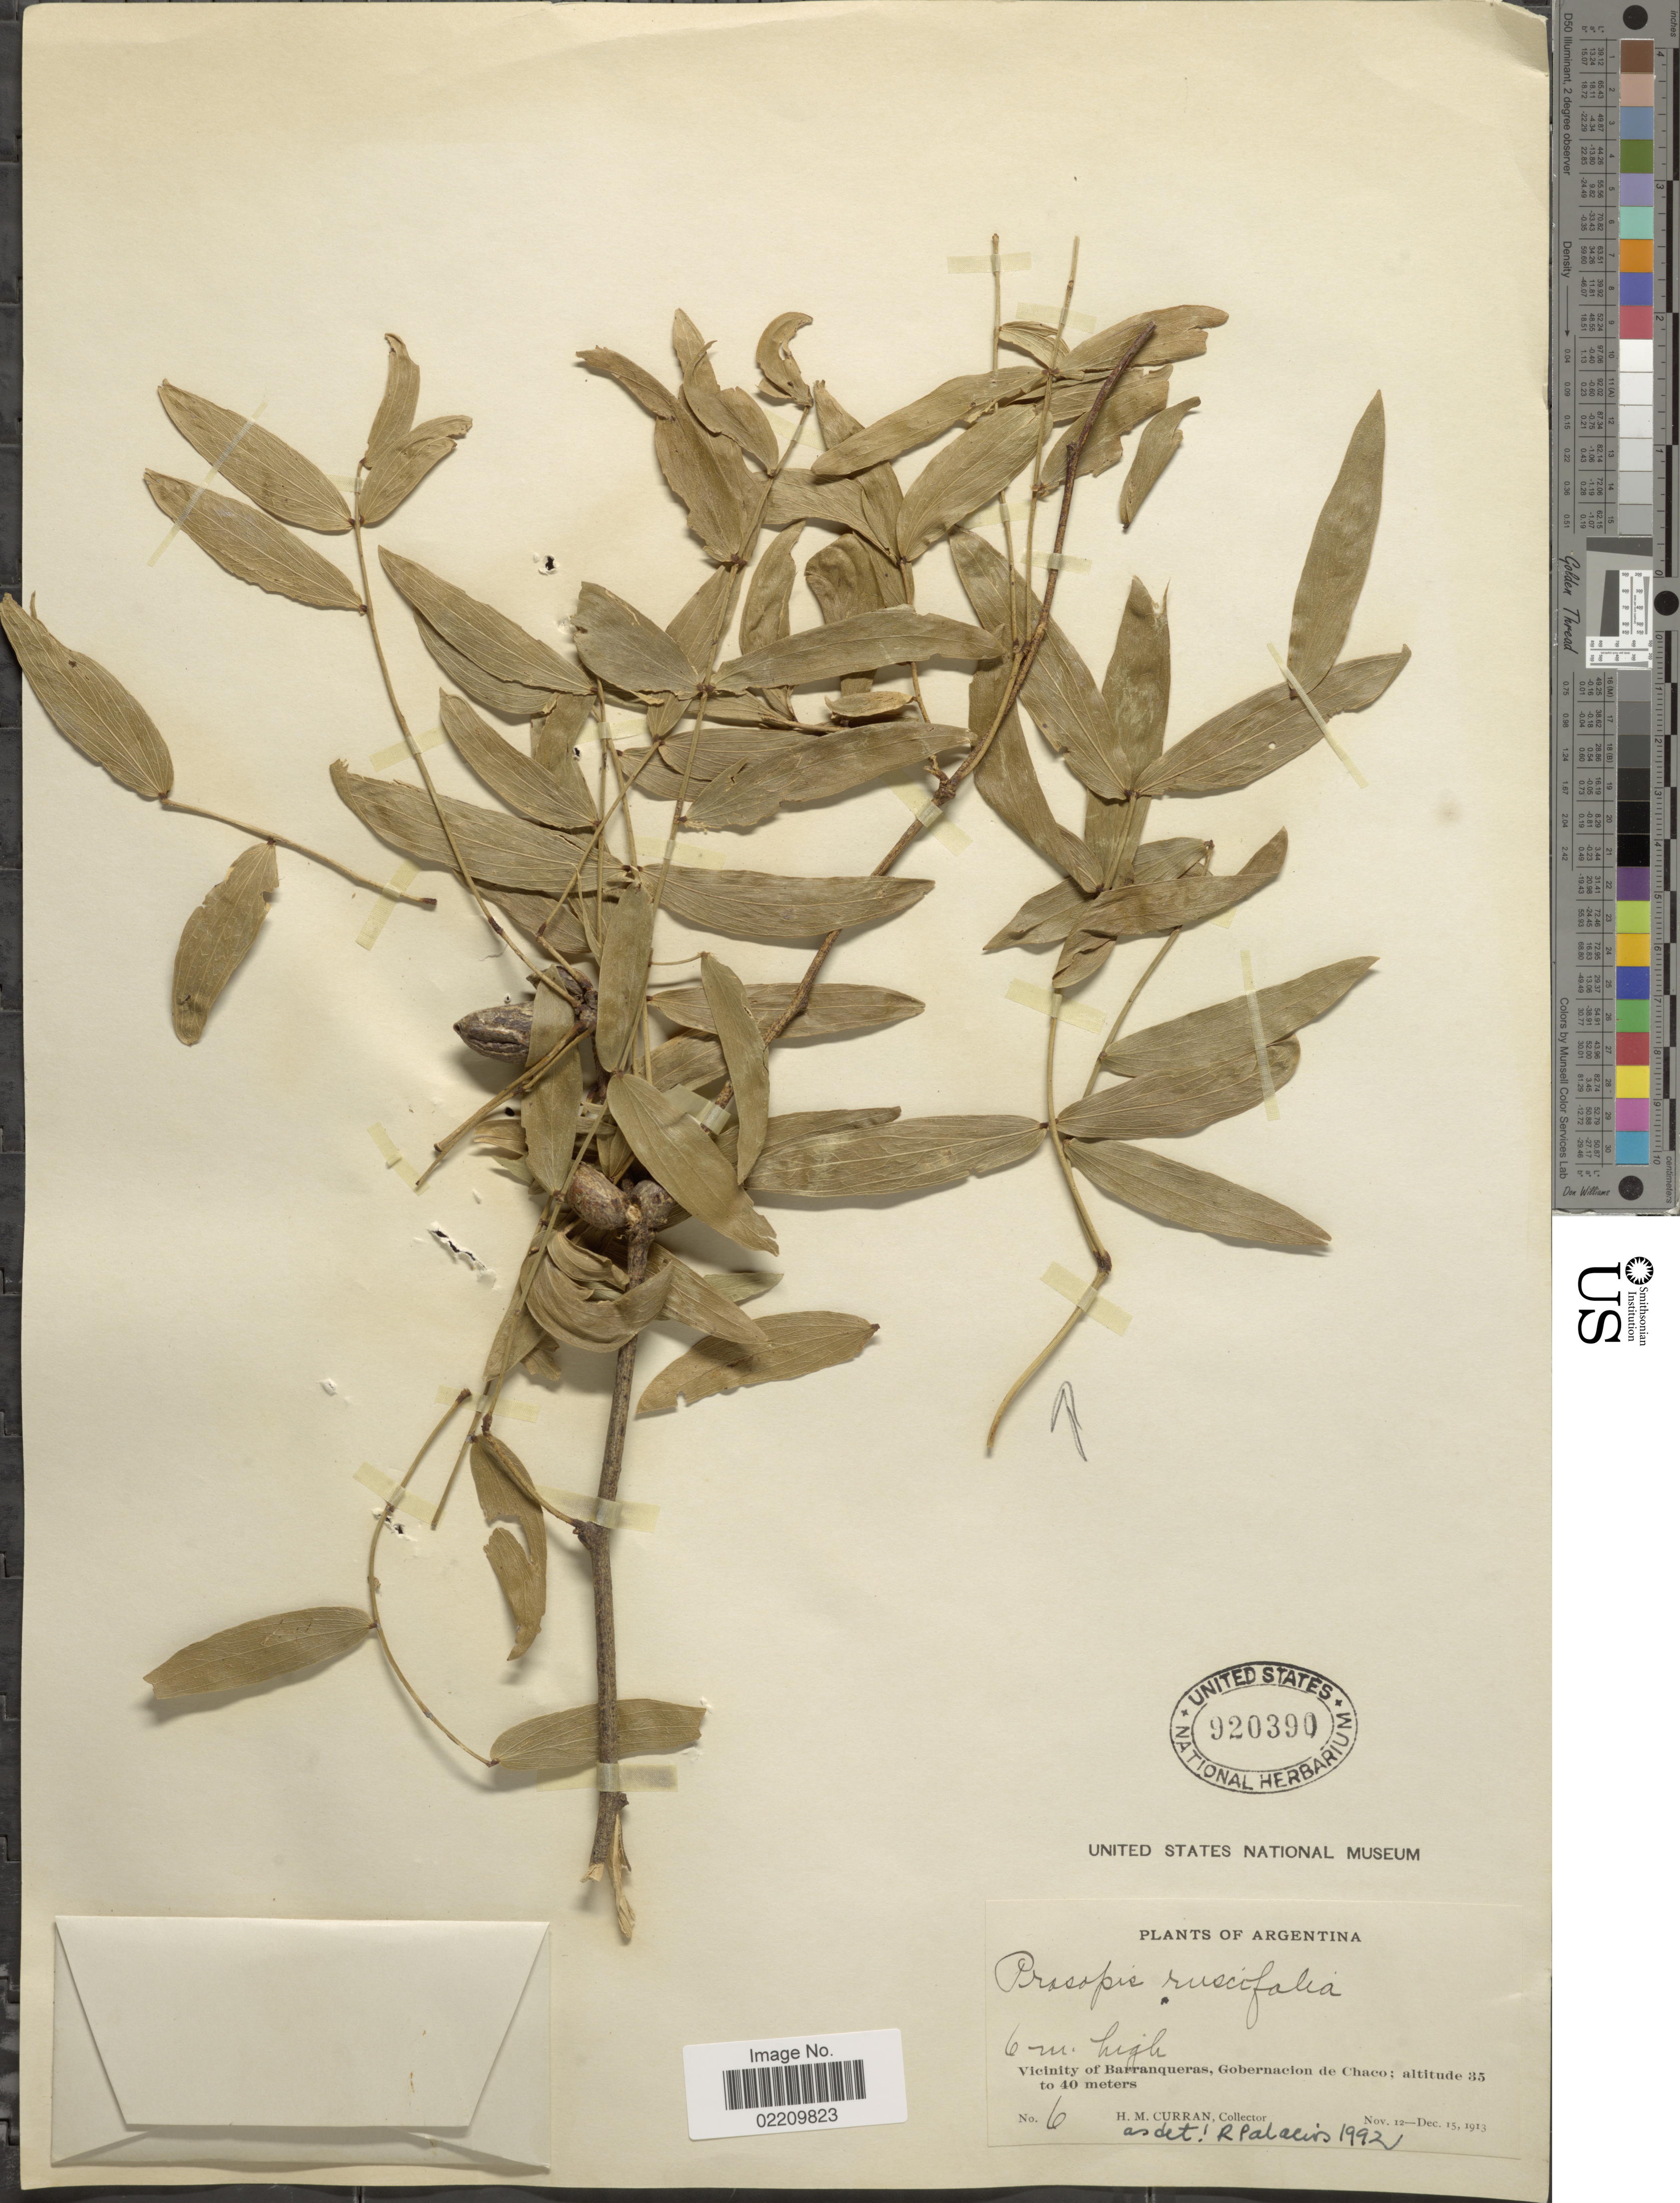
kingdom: Plantae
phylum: Tracheophyta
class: Magnoliopsida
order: Fabales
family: Fabaceae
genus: Neltuma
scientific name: Neltuma ruscifolia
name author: (Griseb.) C. E. Hughes & G.P. Lewis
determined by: Strong, Mark T., (BOT), Smithsonian Institution - National Museum of Natural History (UNITED STATES)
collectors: H. M. Curran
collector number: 6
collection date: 1913-11-12/1913-12-15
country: Argentina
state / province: Chaco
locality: Vicinity of Barranqueras, Gobernacion de Chaco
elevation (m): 35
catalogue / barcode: US 920390